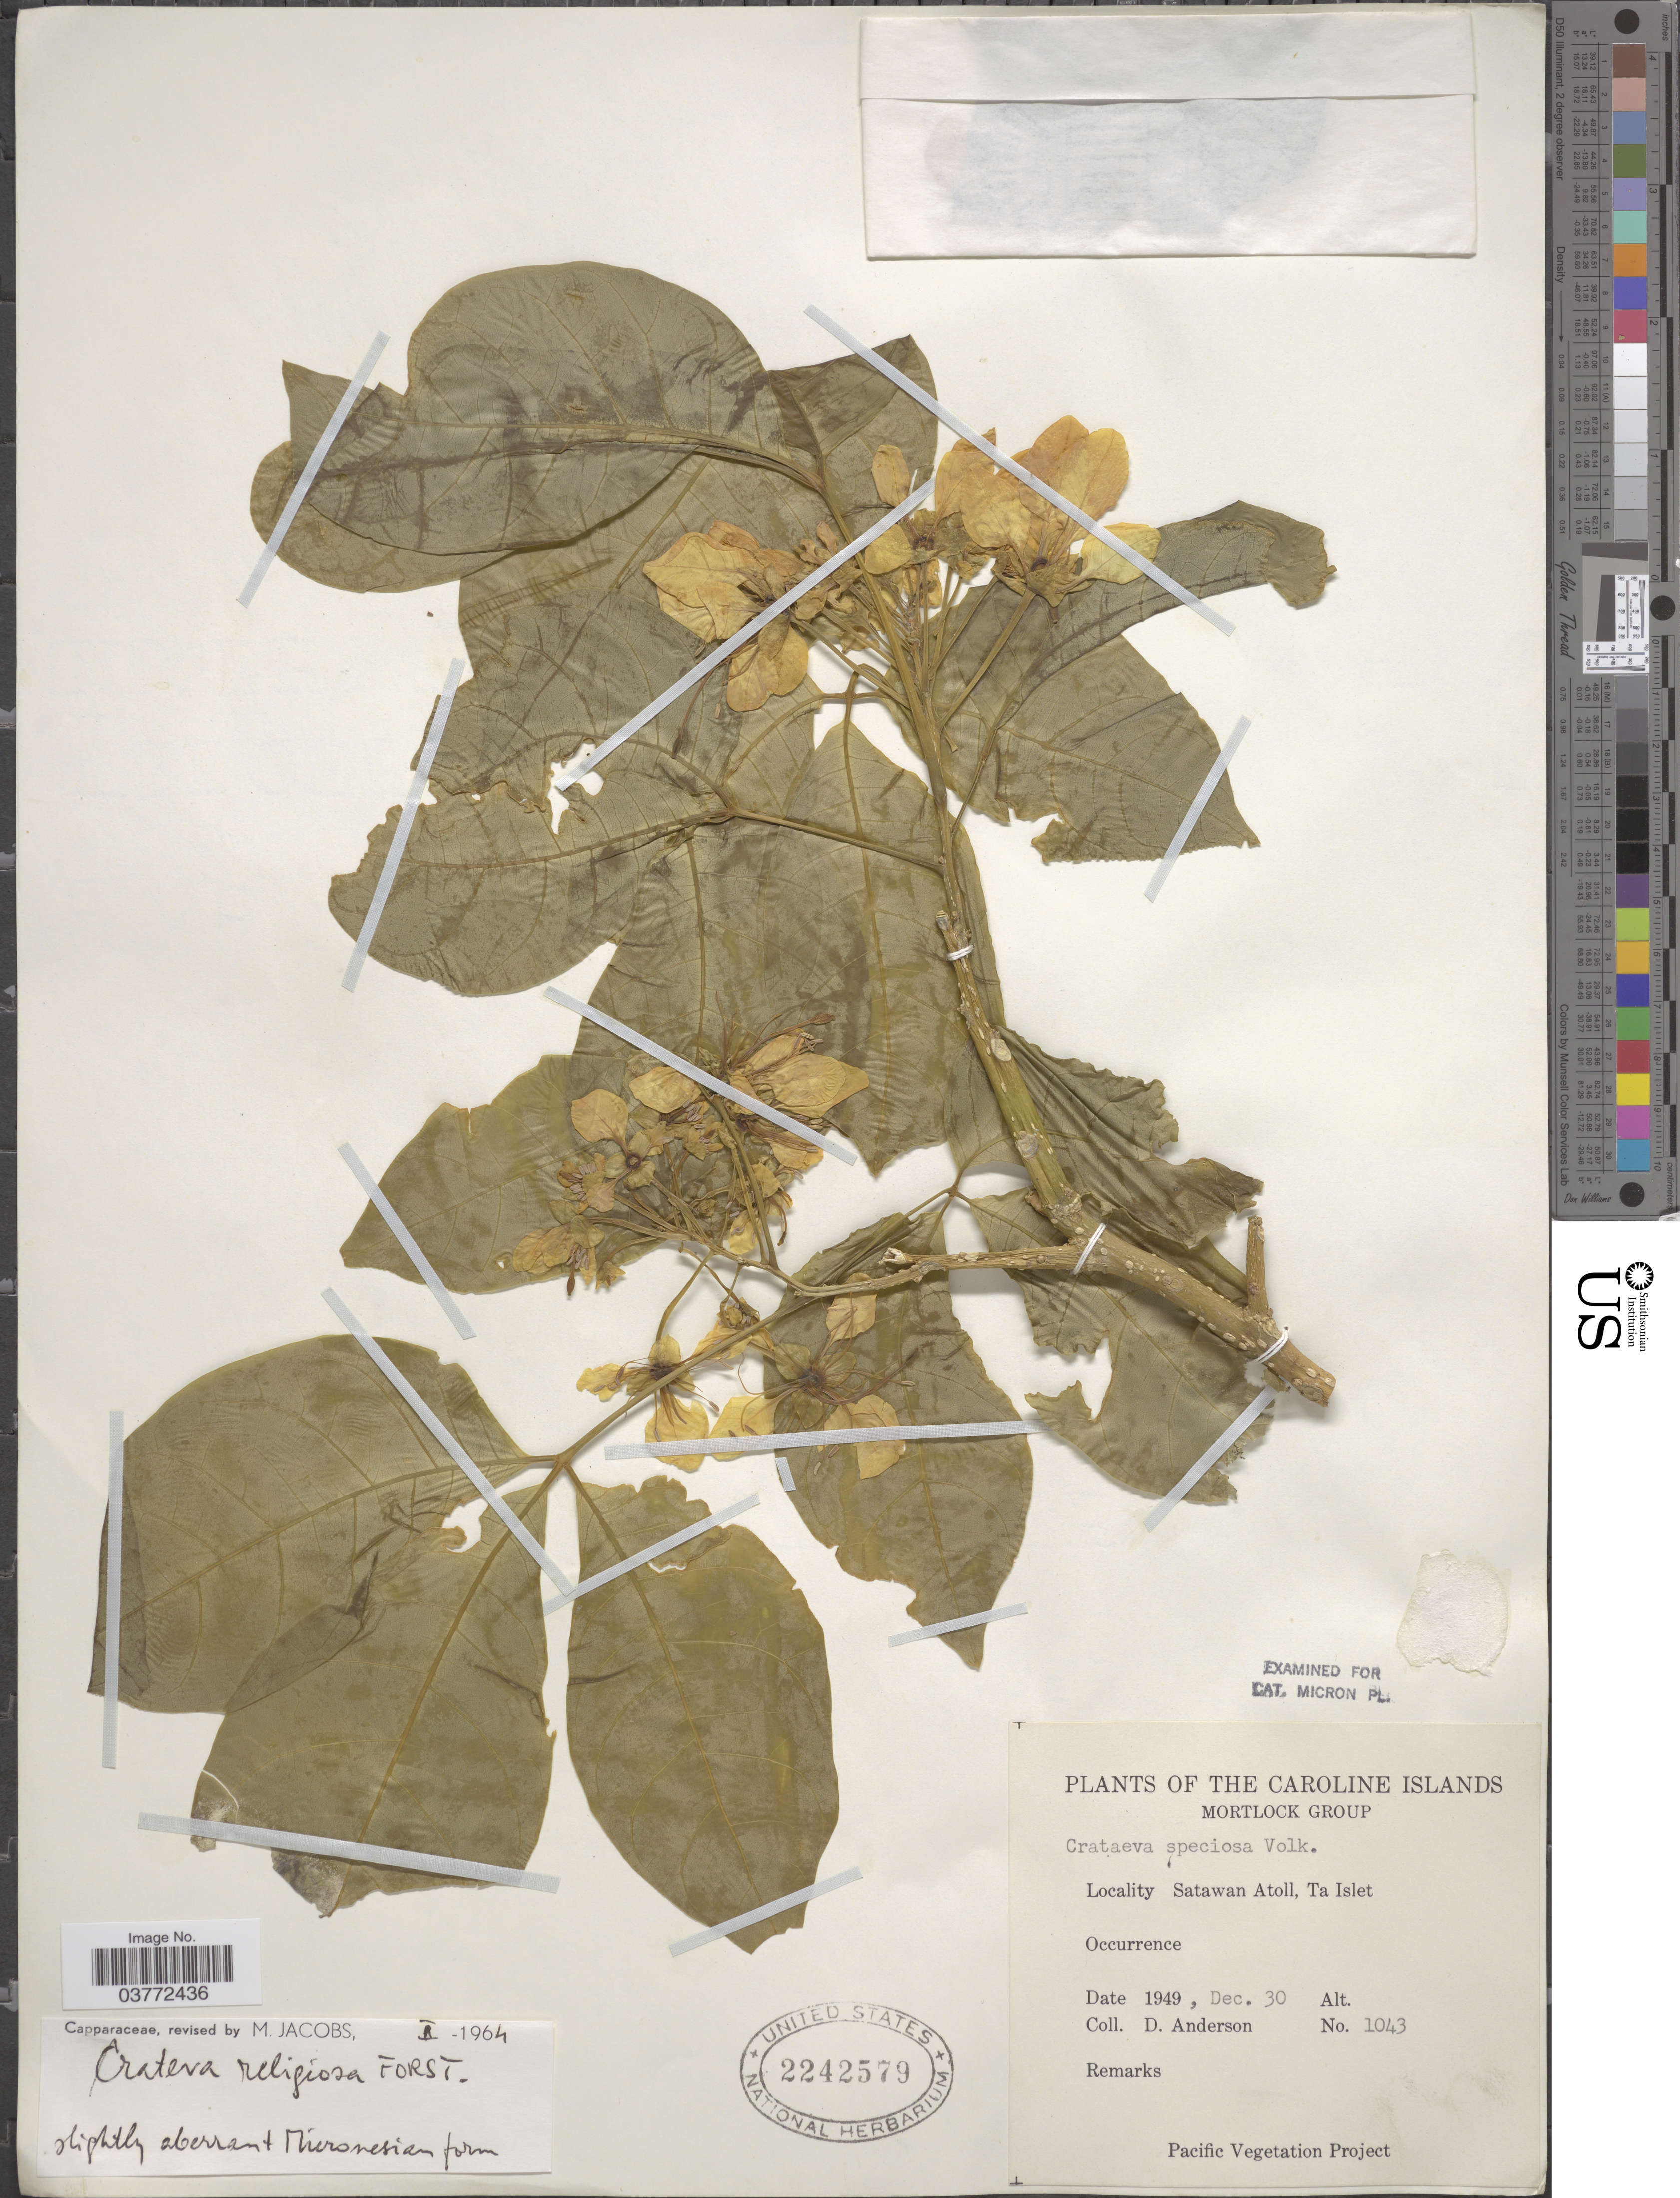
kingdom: Plantae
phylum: Tracheophyta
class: Magnoliopsida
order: Brassicales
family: Capparaceae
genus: Crateva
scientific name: Crateva speciosa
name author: Volkens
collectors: D. Anderson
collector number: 1043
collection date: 1949-12-30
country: Micronesia, Federated States of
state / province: Truk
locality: The Caroline Islands. Mortlock Group. Satawan Atoll, Ta Islet.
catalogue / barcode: US 2242579